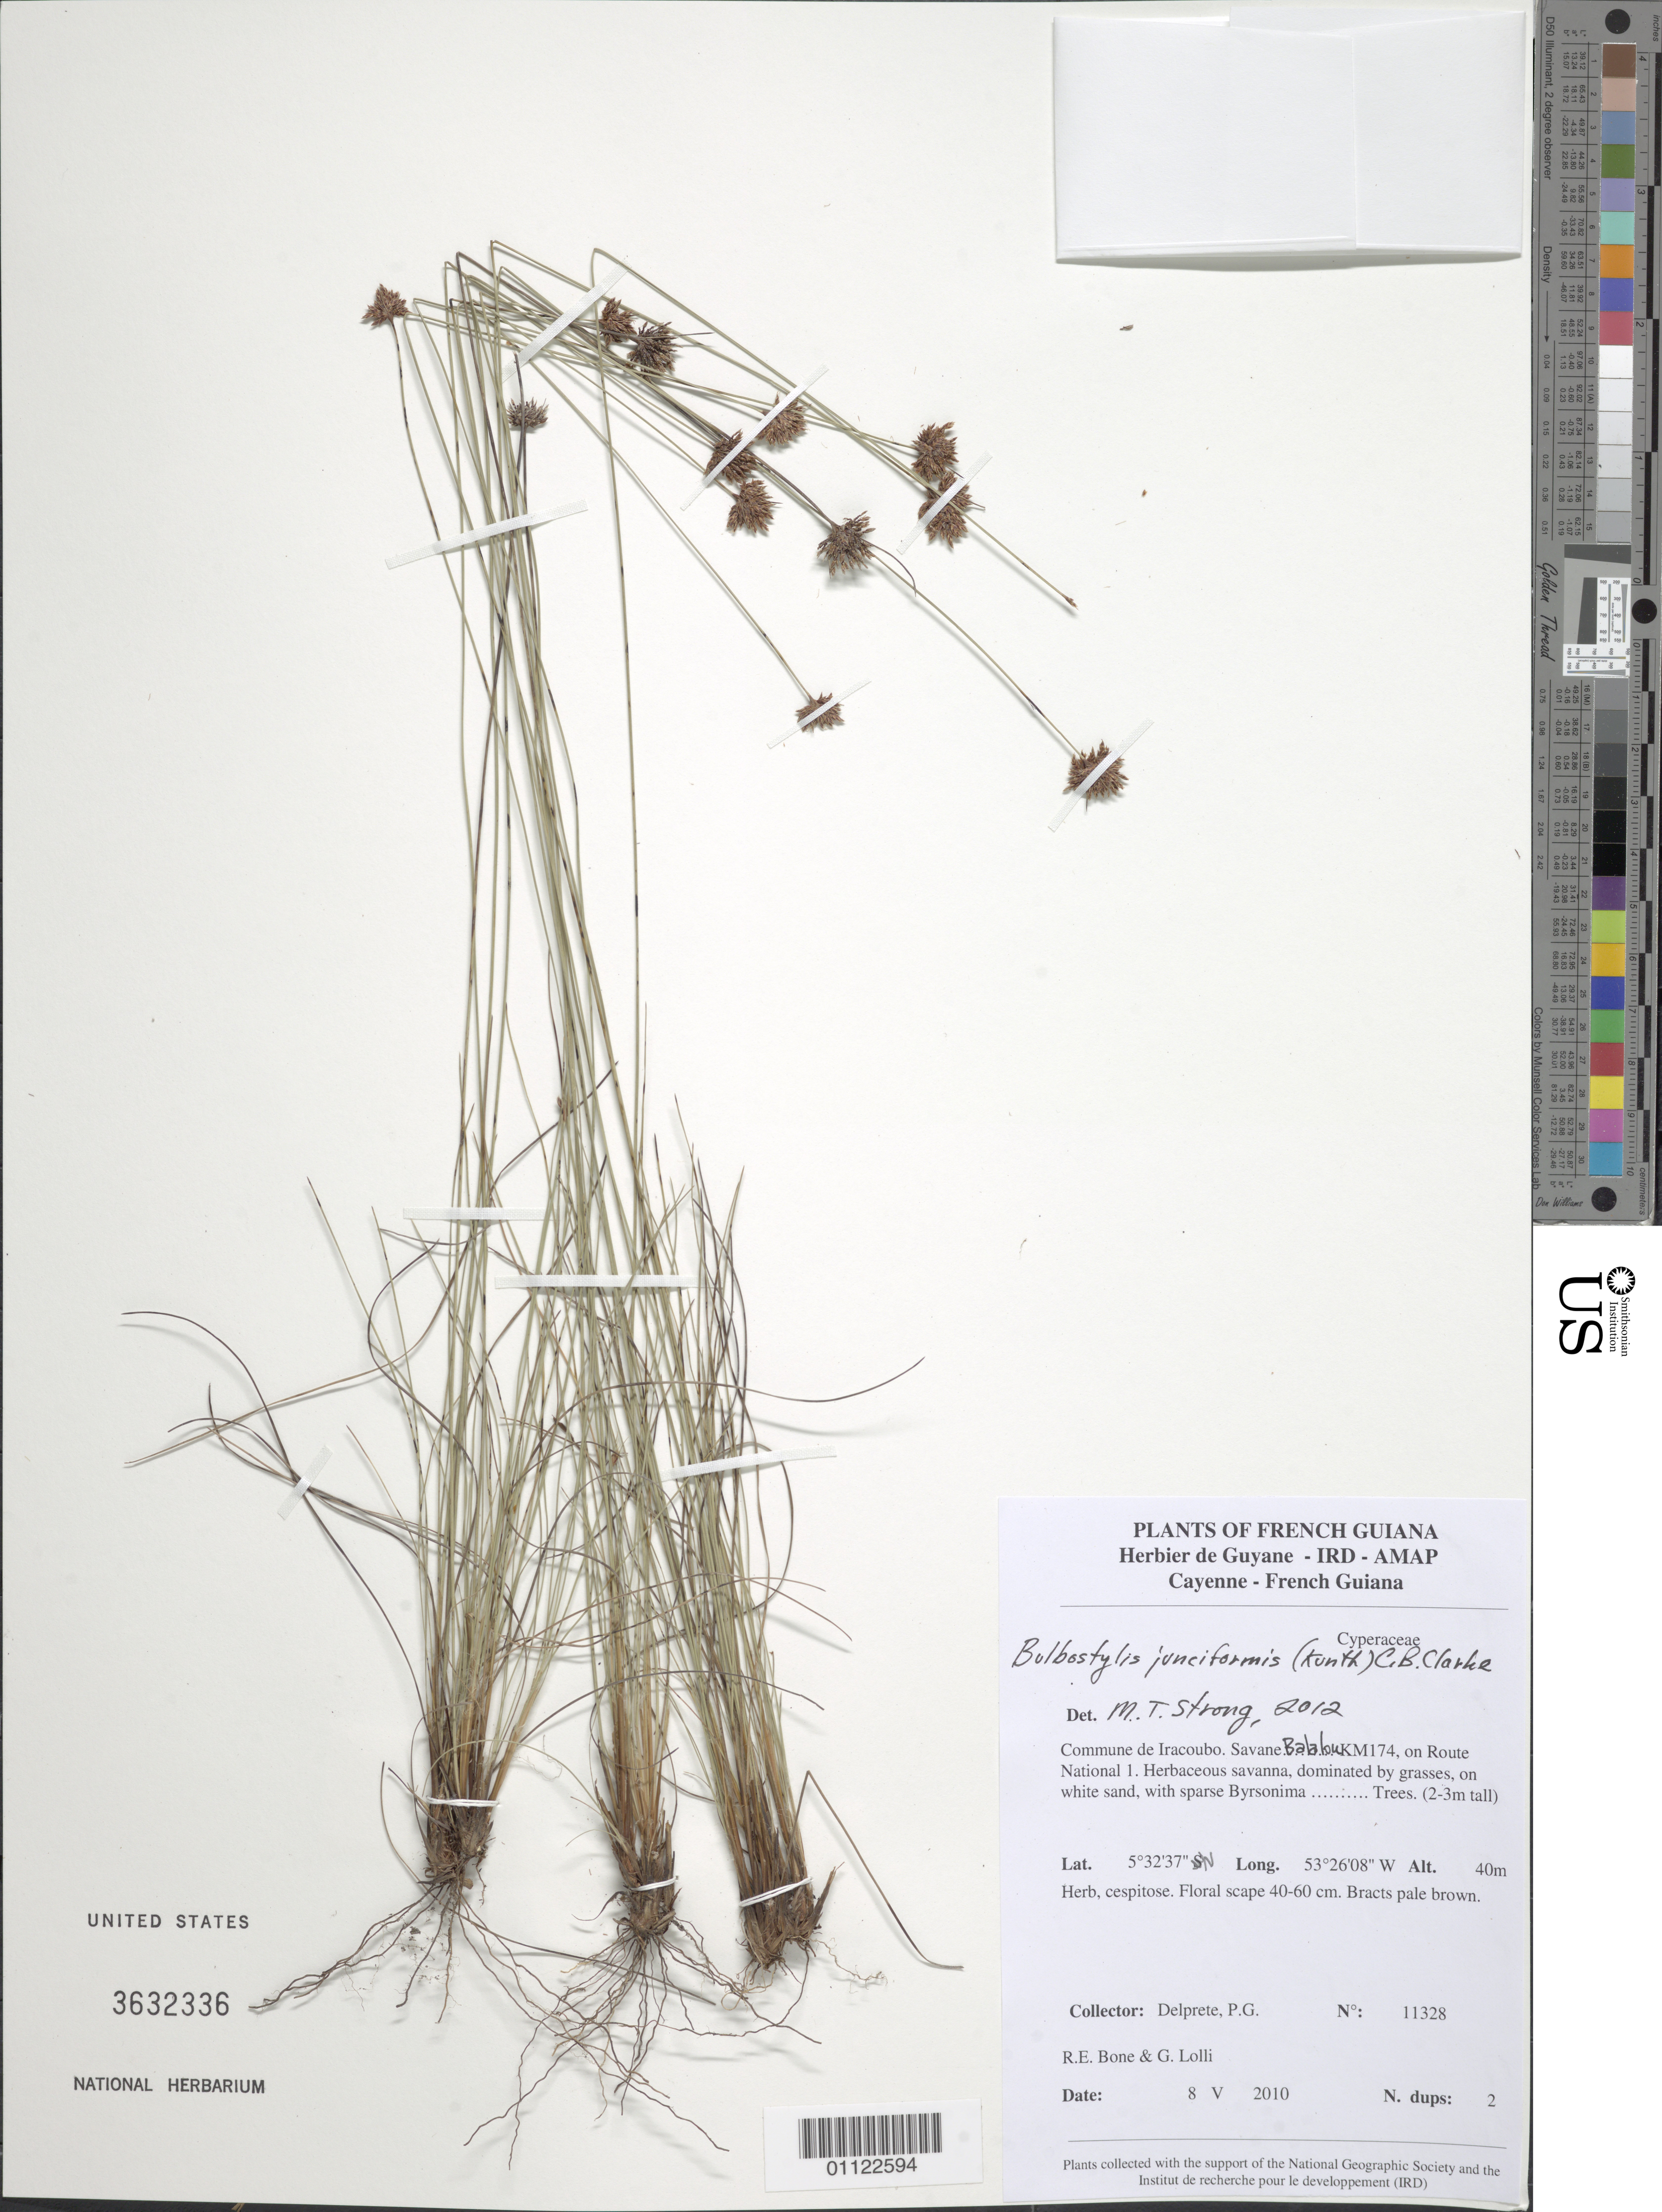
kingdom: Plantae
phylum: Tracheophyta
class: Liliopsida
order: Poales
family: Cyperaceae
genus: Bulbostylis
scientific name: Bulbostylis junciformis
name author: (Kunth) C.B. Clarke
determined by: Strong, M. T., (US), Smithsonian Institution - National Museum of Natural History (UNITED STATES)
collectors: P. G. Delprete, R. Bone & G. Lolli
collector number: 11328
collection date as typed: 8-May-10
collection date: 1910-05-08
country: French Guiana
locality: Commune de Iracoubo. Savane Balalou KM 174, on Route National 1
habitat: Herbaceous savanna, dominated by grasses, on white sand, with sparse Byrsonima trees (2-3m tall)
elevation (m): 40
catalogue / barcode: US 3632336